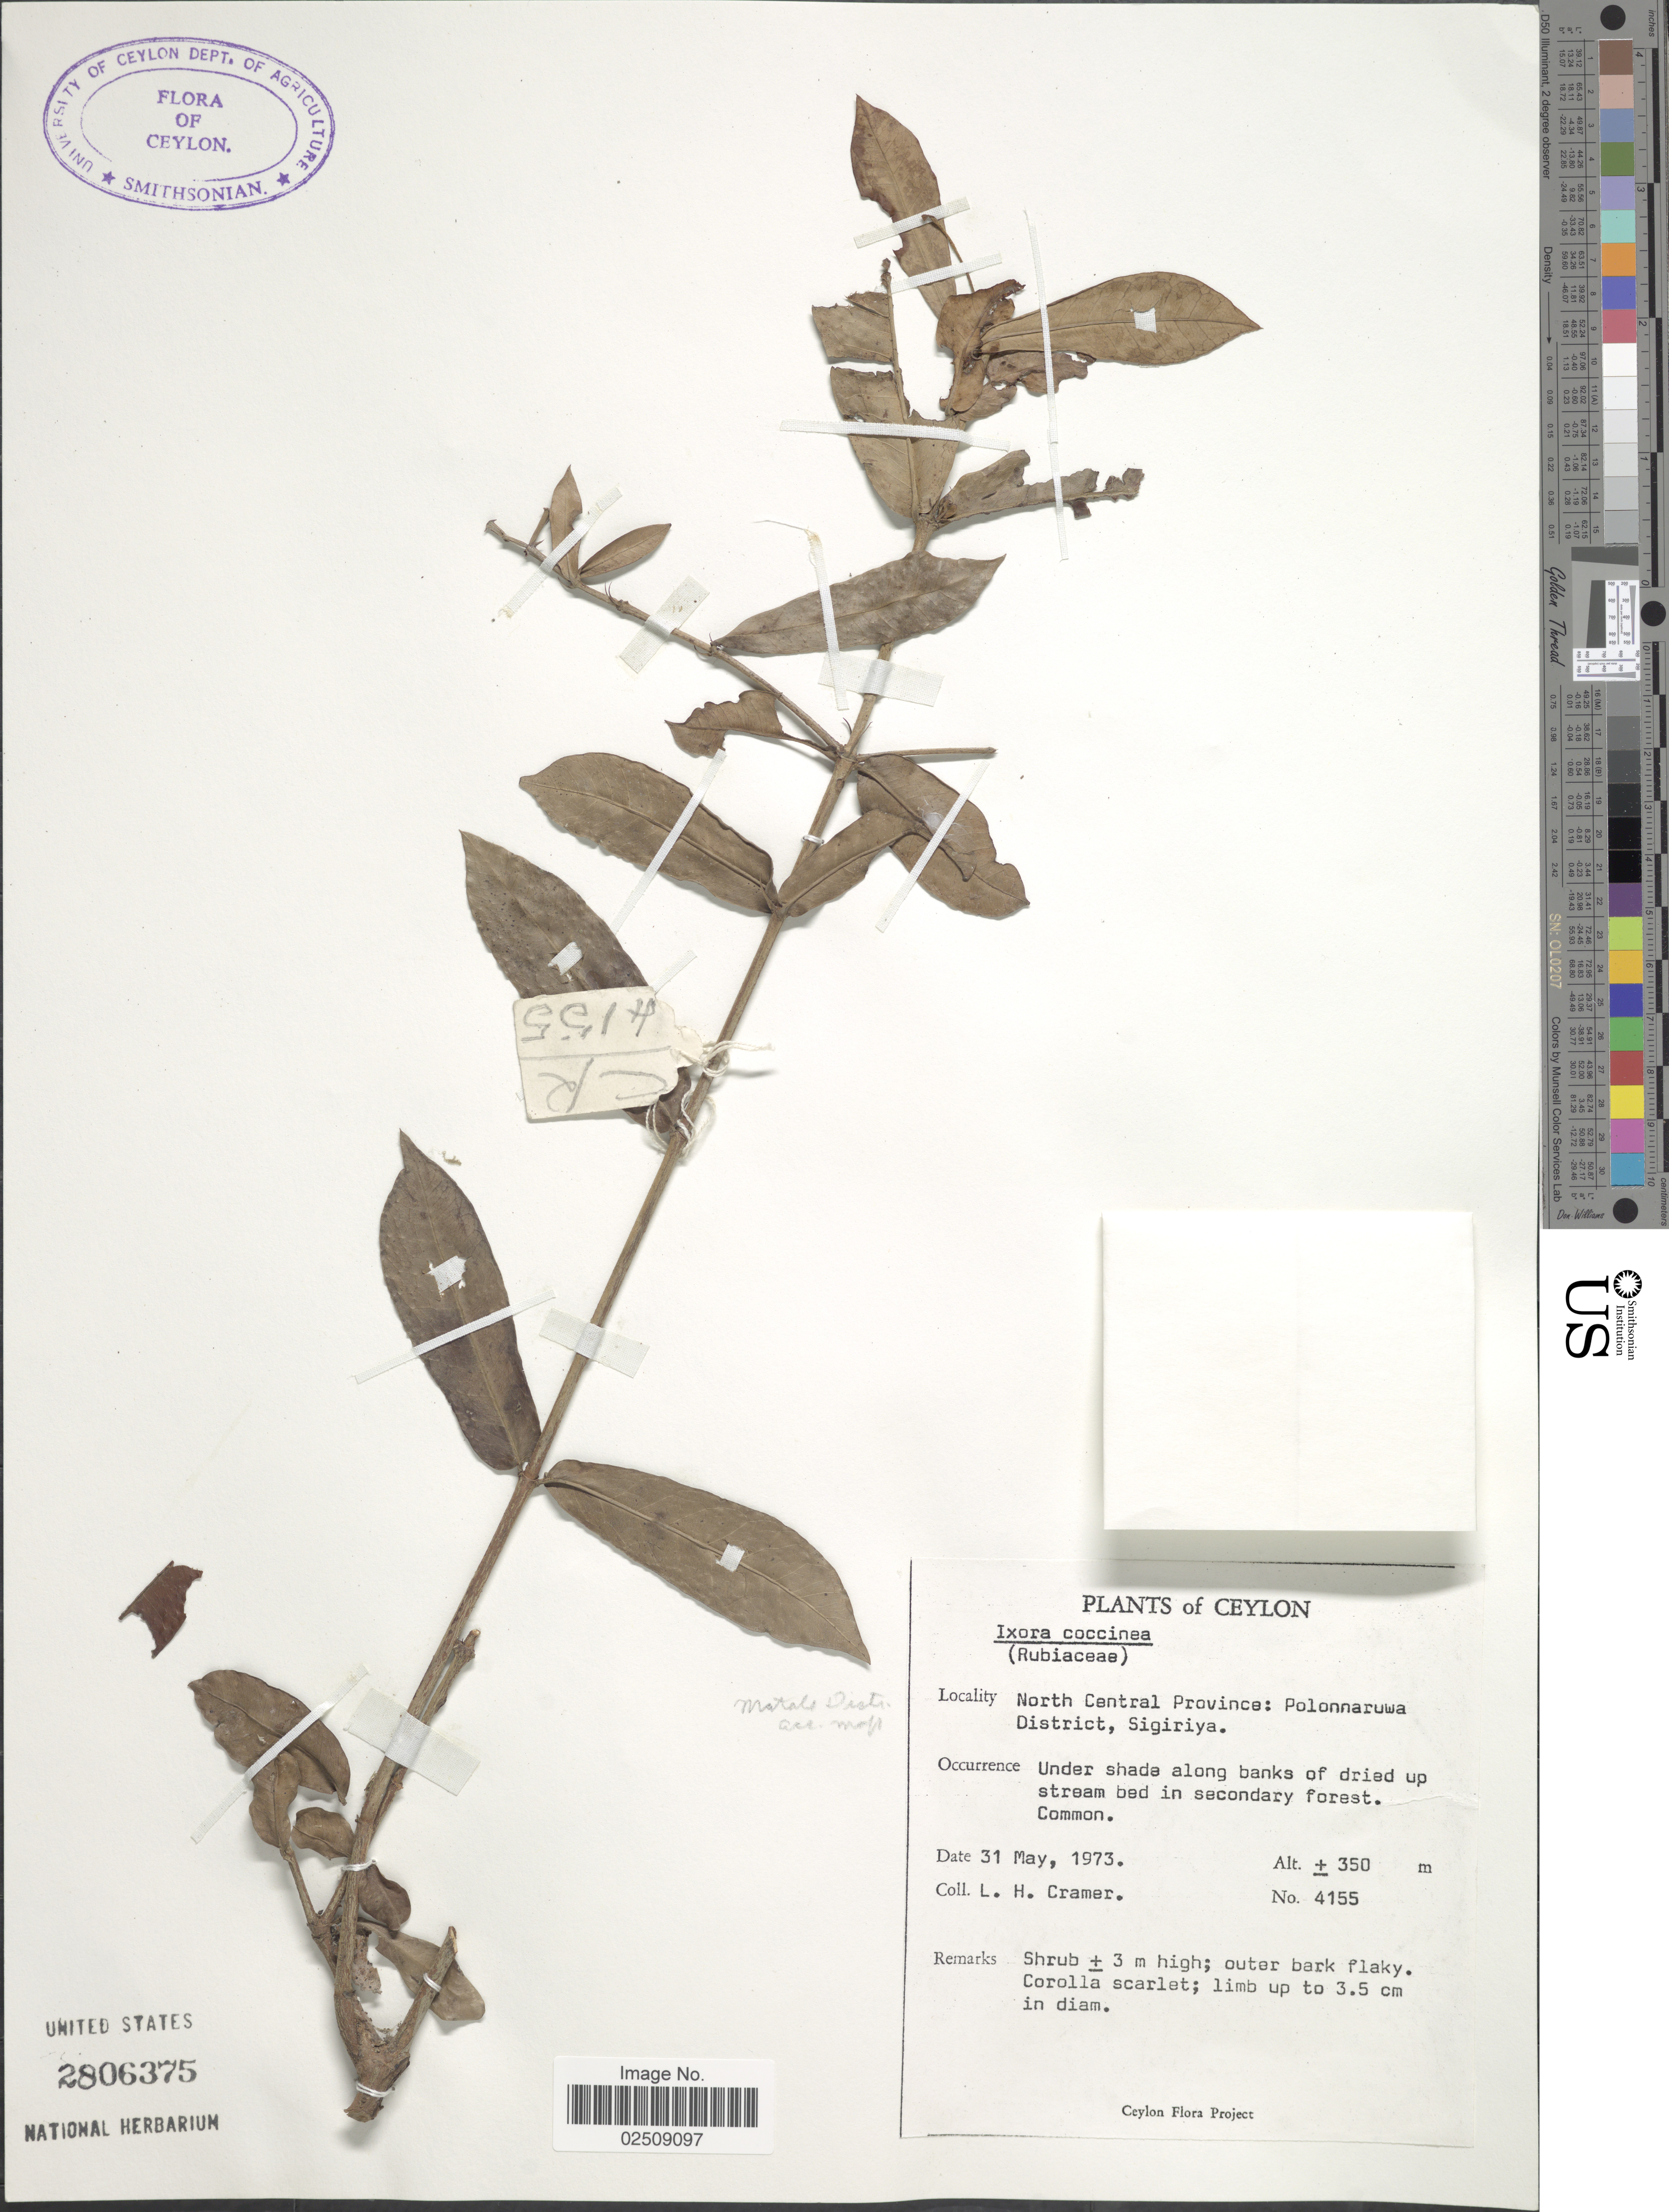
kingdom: Plantae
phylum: Tracheophyta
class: Magnoliopsida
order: Gentianales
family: Rubiaceae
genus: Ixora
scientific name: Ixora coccinea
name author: L.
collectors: L. H. Cramer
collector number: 4155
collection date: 1973-05-31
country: Sri Lanka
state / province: North Central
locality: Ceylon. North Central Province: Polonnaruwa District, Sigiriya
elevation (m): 350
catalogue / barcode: US 2806375